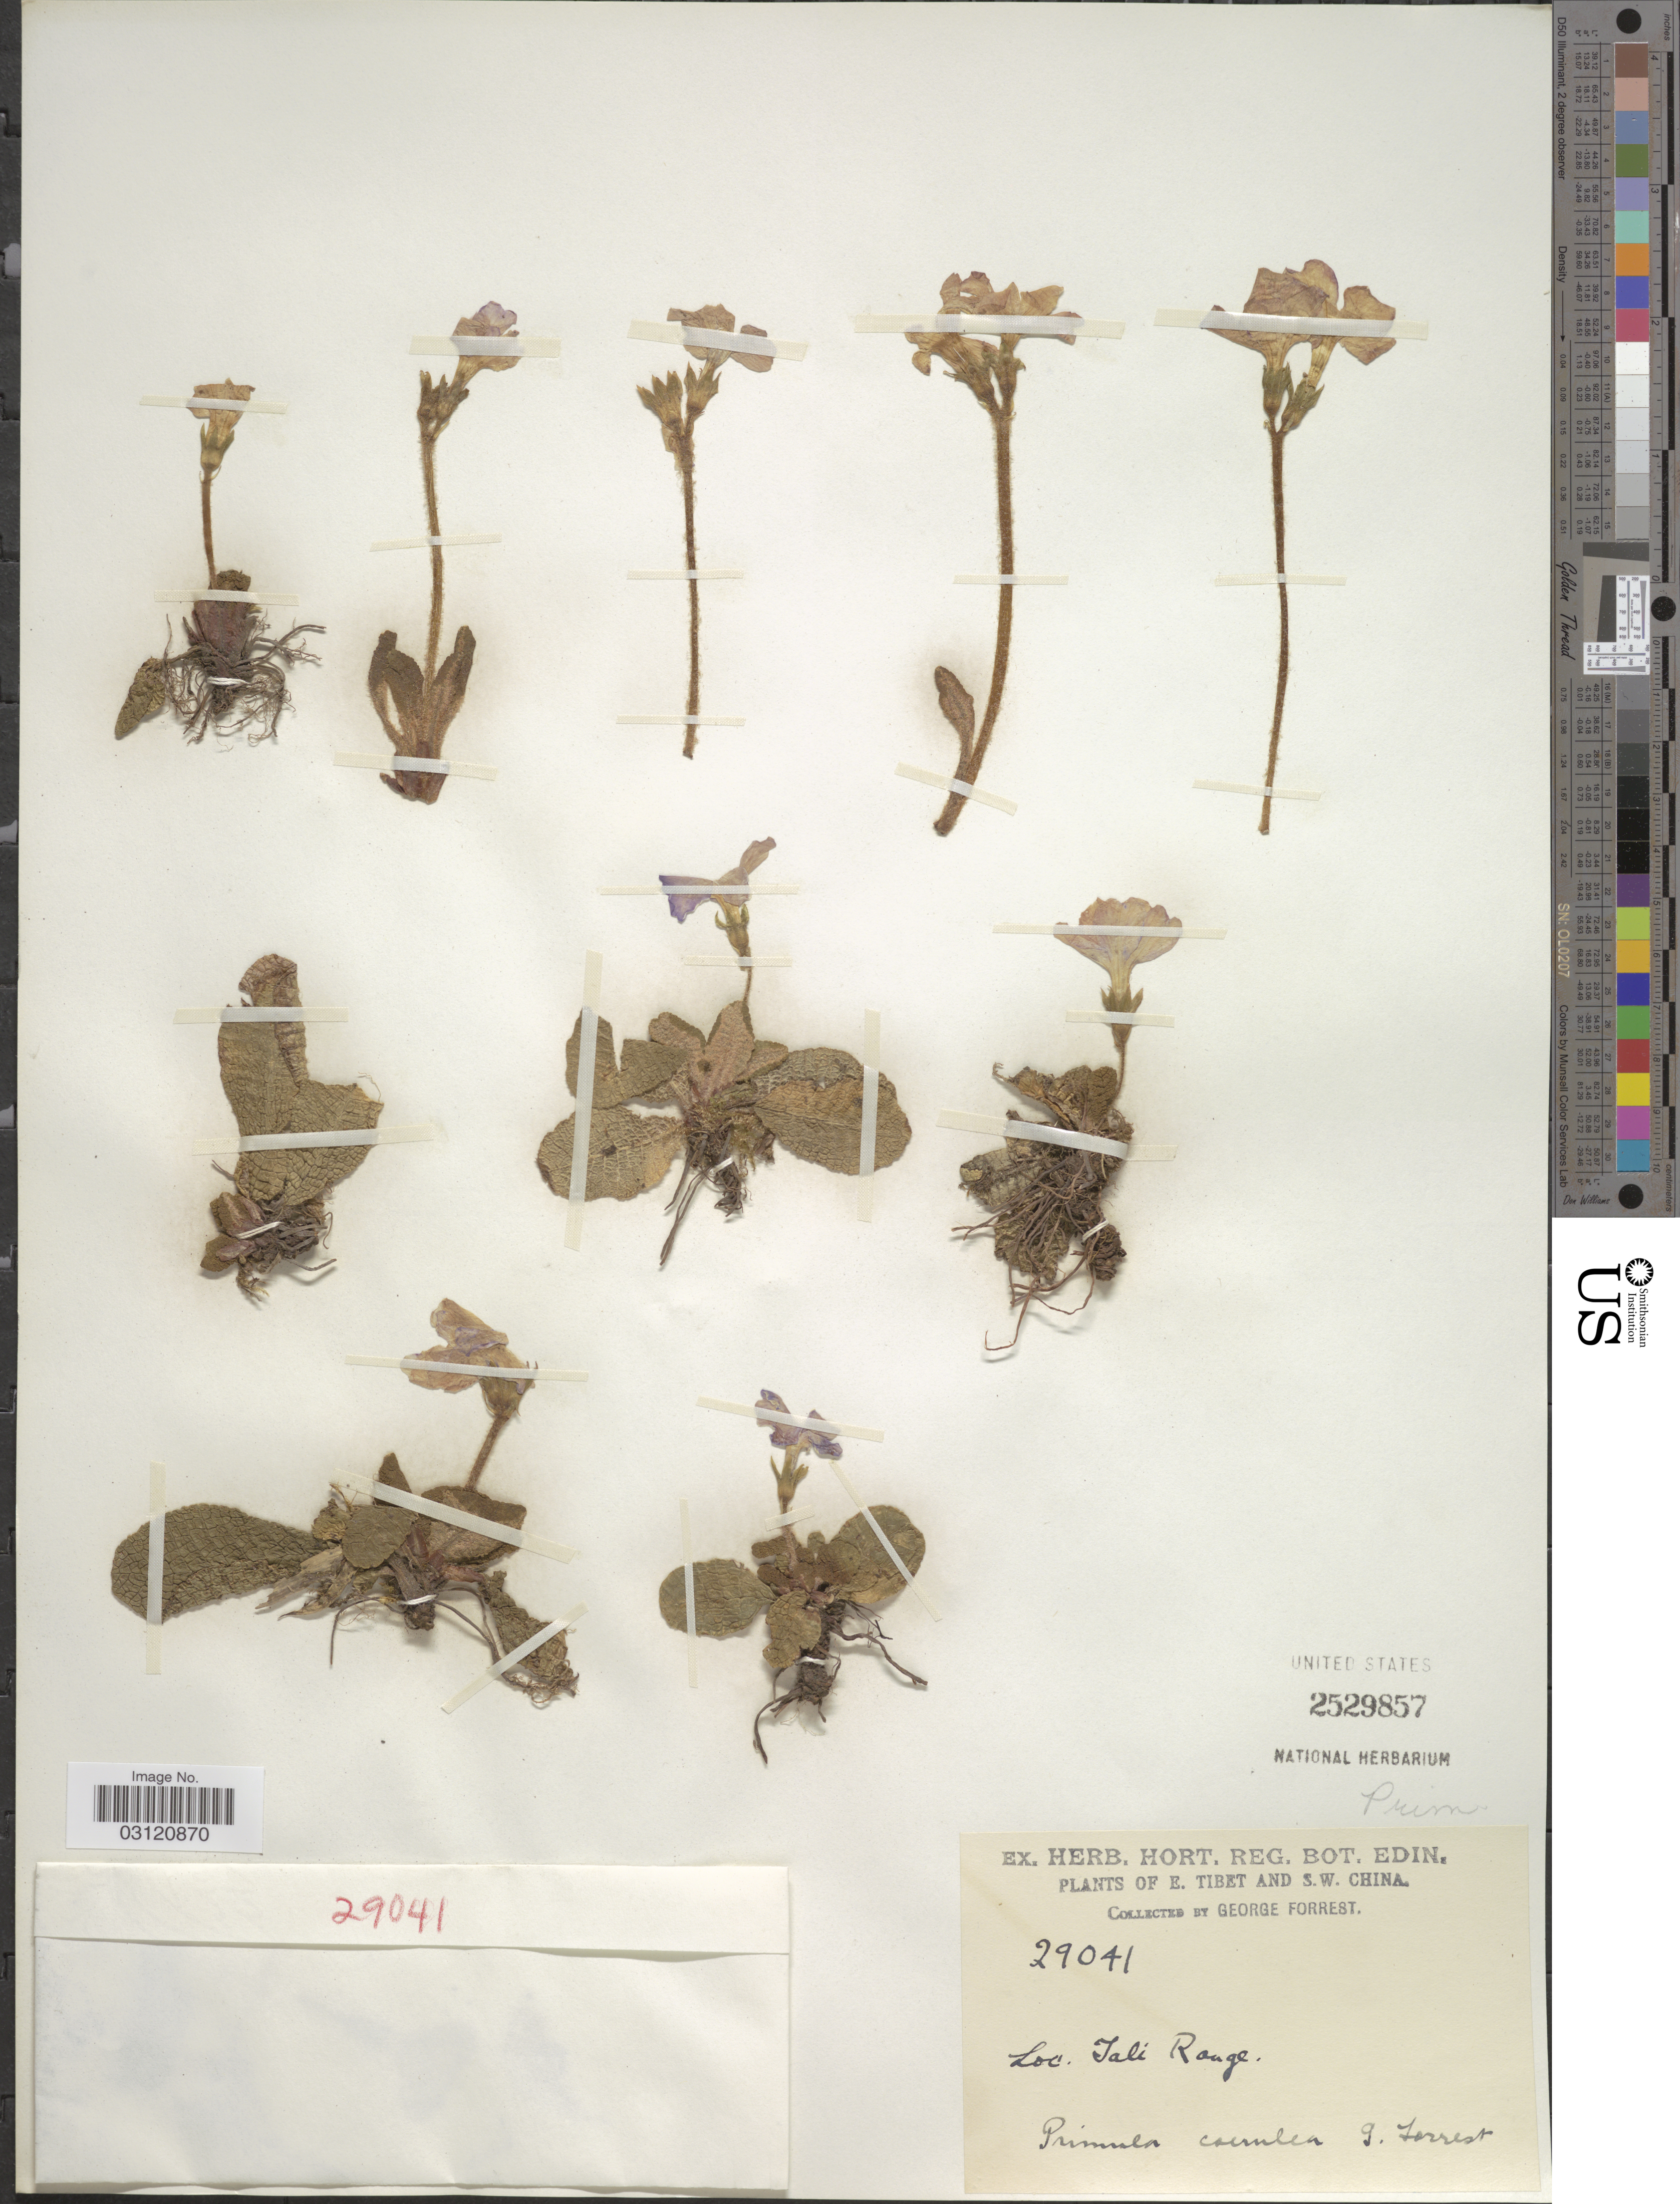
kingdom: Plantae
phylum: Tracheophyta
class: Magnoliopsida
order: Ericales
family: Primulaceae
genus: Primula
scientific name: Primula coerulea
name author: Forrest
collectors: G. Forrest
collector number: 29041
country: China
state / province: Xizang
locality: E. Tibet and S. W. China. Tali Range.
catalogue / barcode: US 2529857